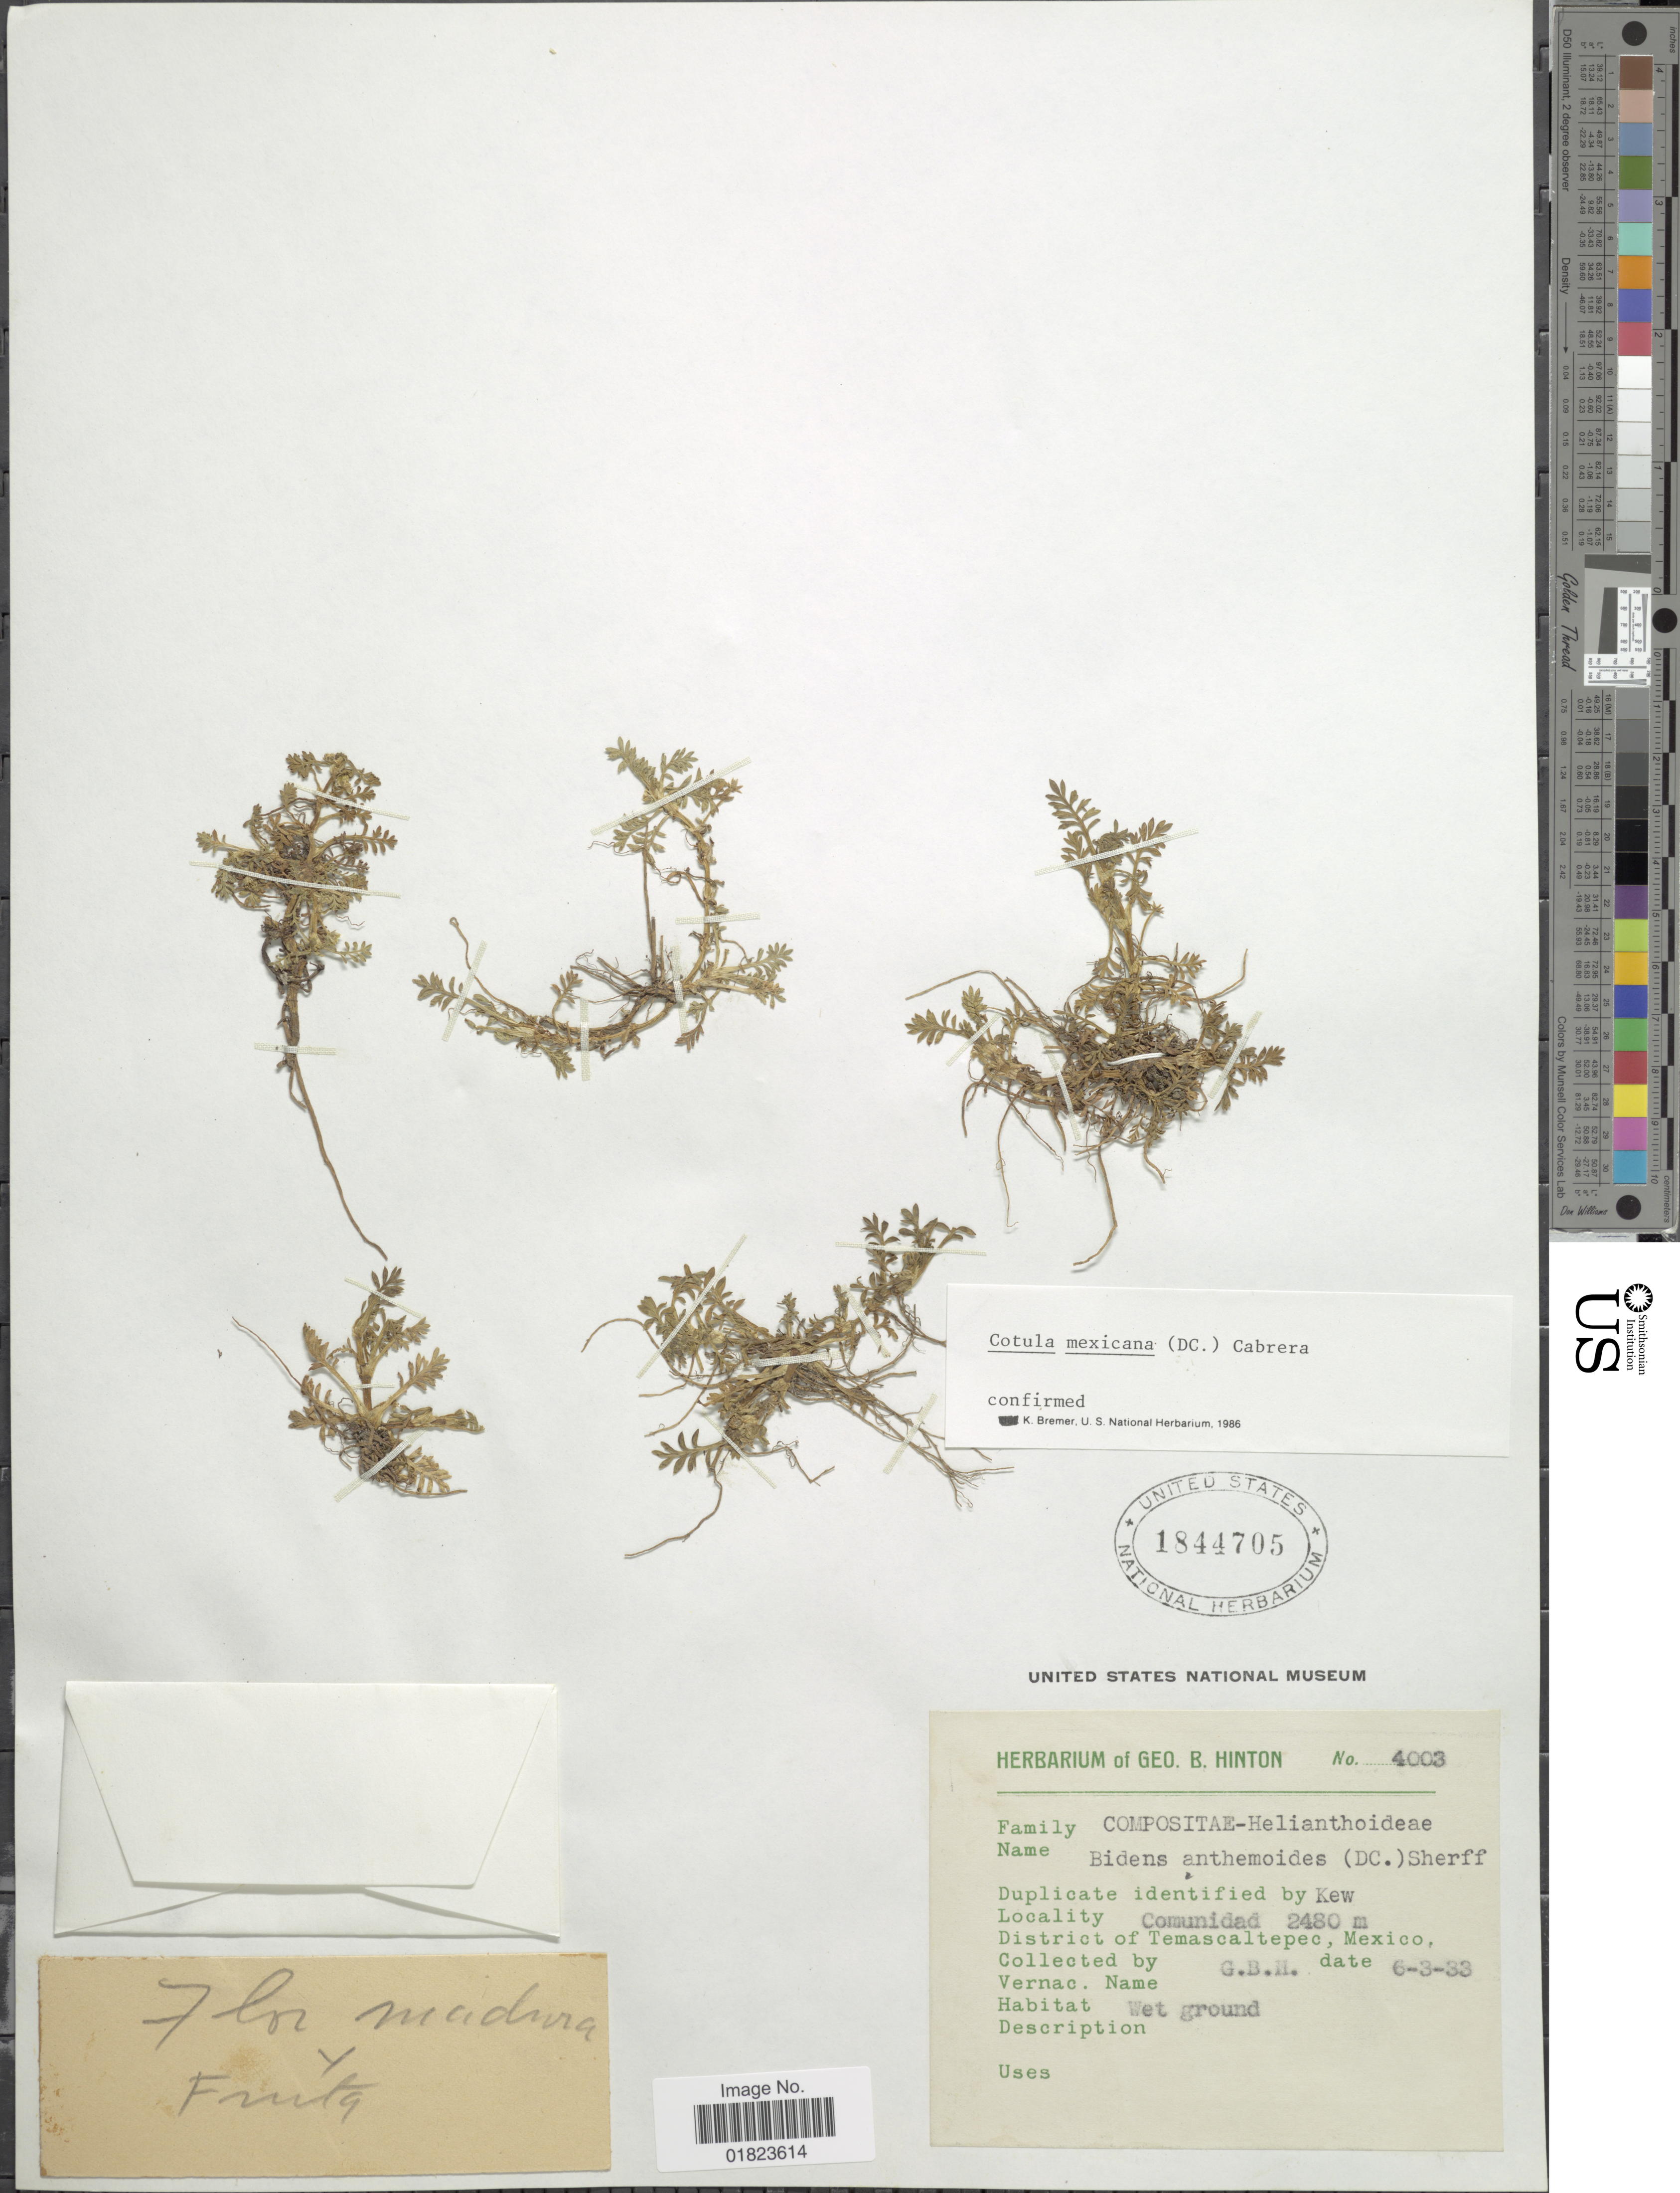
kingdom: Plantae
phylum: Tracheophyta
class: Magnoliopsida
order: Asterales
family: Asteraceae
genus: Cotula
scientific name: Cotula mexicana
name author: (DC.) Cabrera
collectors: G. B. Hinton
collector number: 4003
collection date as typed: Transcribed d/m/y: 3/6/33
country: Mexico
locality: Comunidad, Temascaltepec, Mexico.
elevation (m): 2480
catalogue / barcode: US 1844705